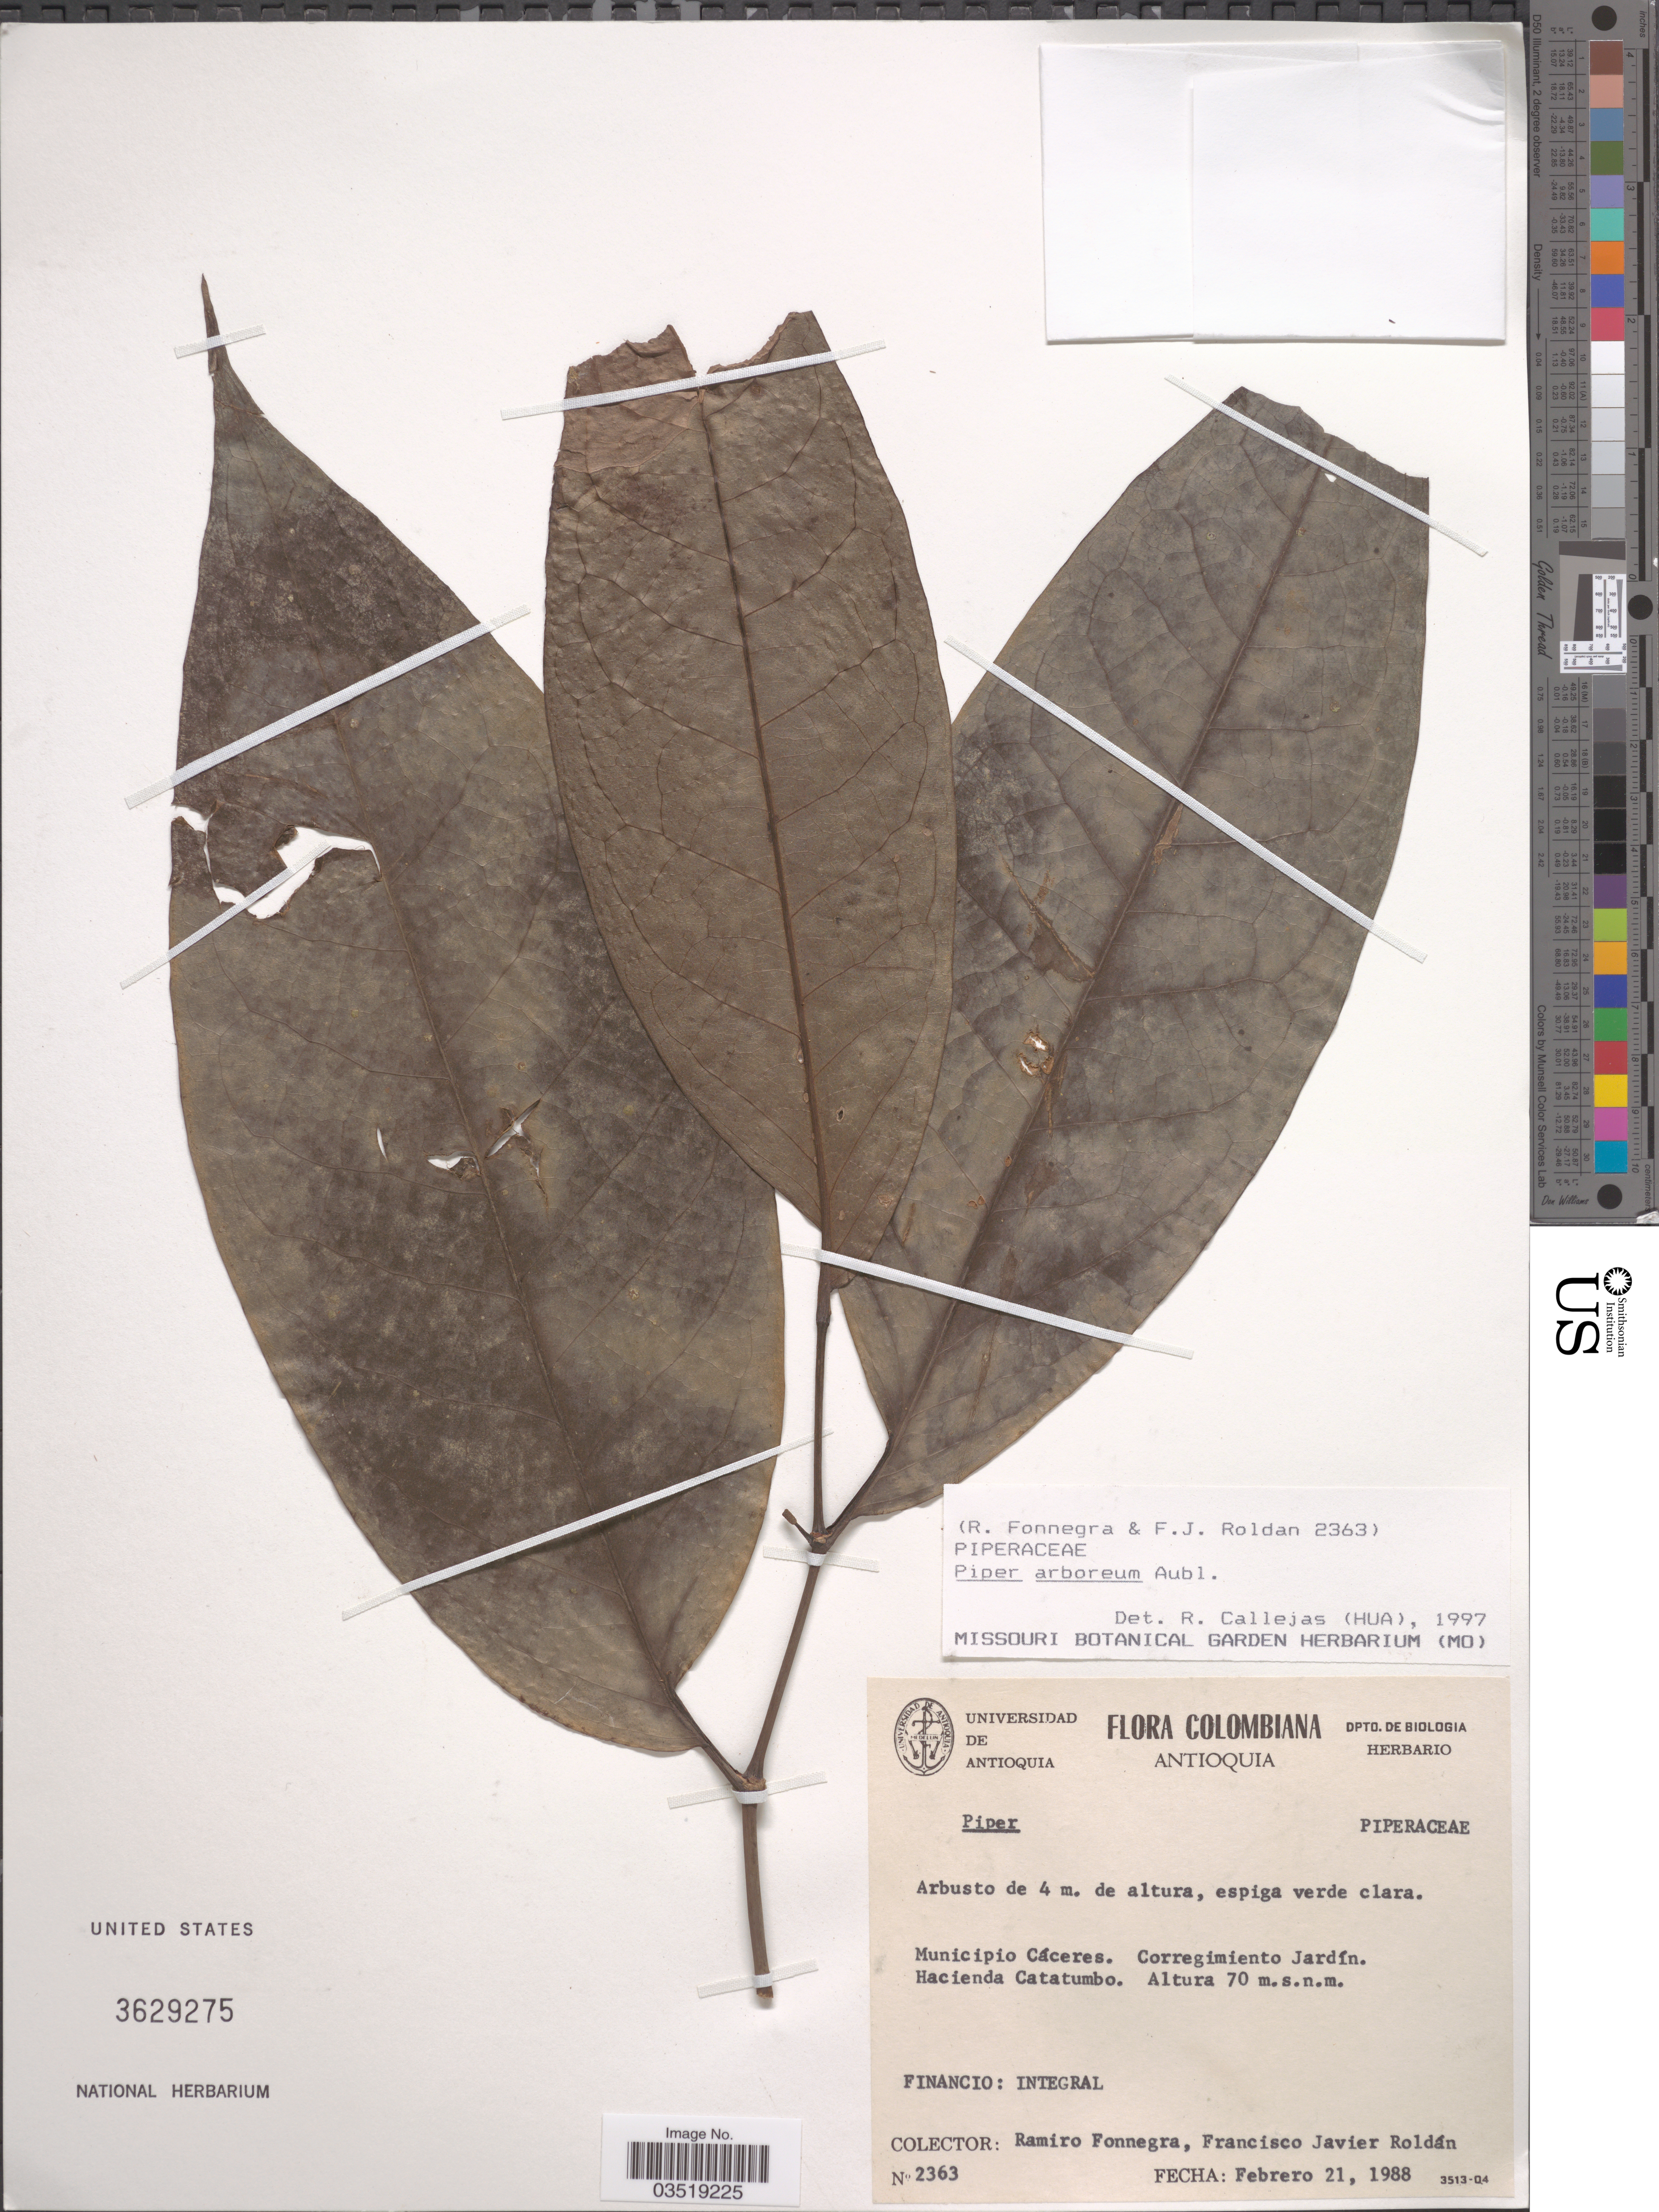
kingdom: Plantae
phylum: Tracheophyta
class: Magnoliopsida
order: Piperales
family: Piperaceae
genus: Piper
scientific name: Piper arboreum var. arboreum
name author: Aubl.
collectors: R. Fonnegra & F. J. Roldán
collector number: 2363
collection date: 1988-02-21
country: Colombia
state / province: Antioquia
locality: Municipio Cáceres. Corregimiento Jardín. Hacienda Catatumbo.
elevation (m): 70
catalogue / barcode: US 3629275